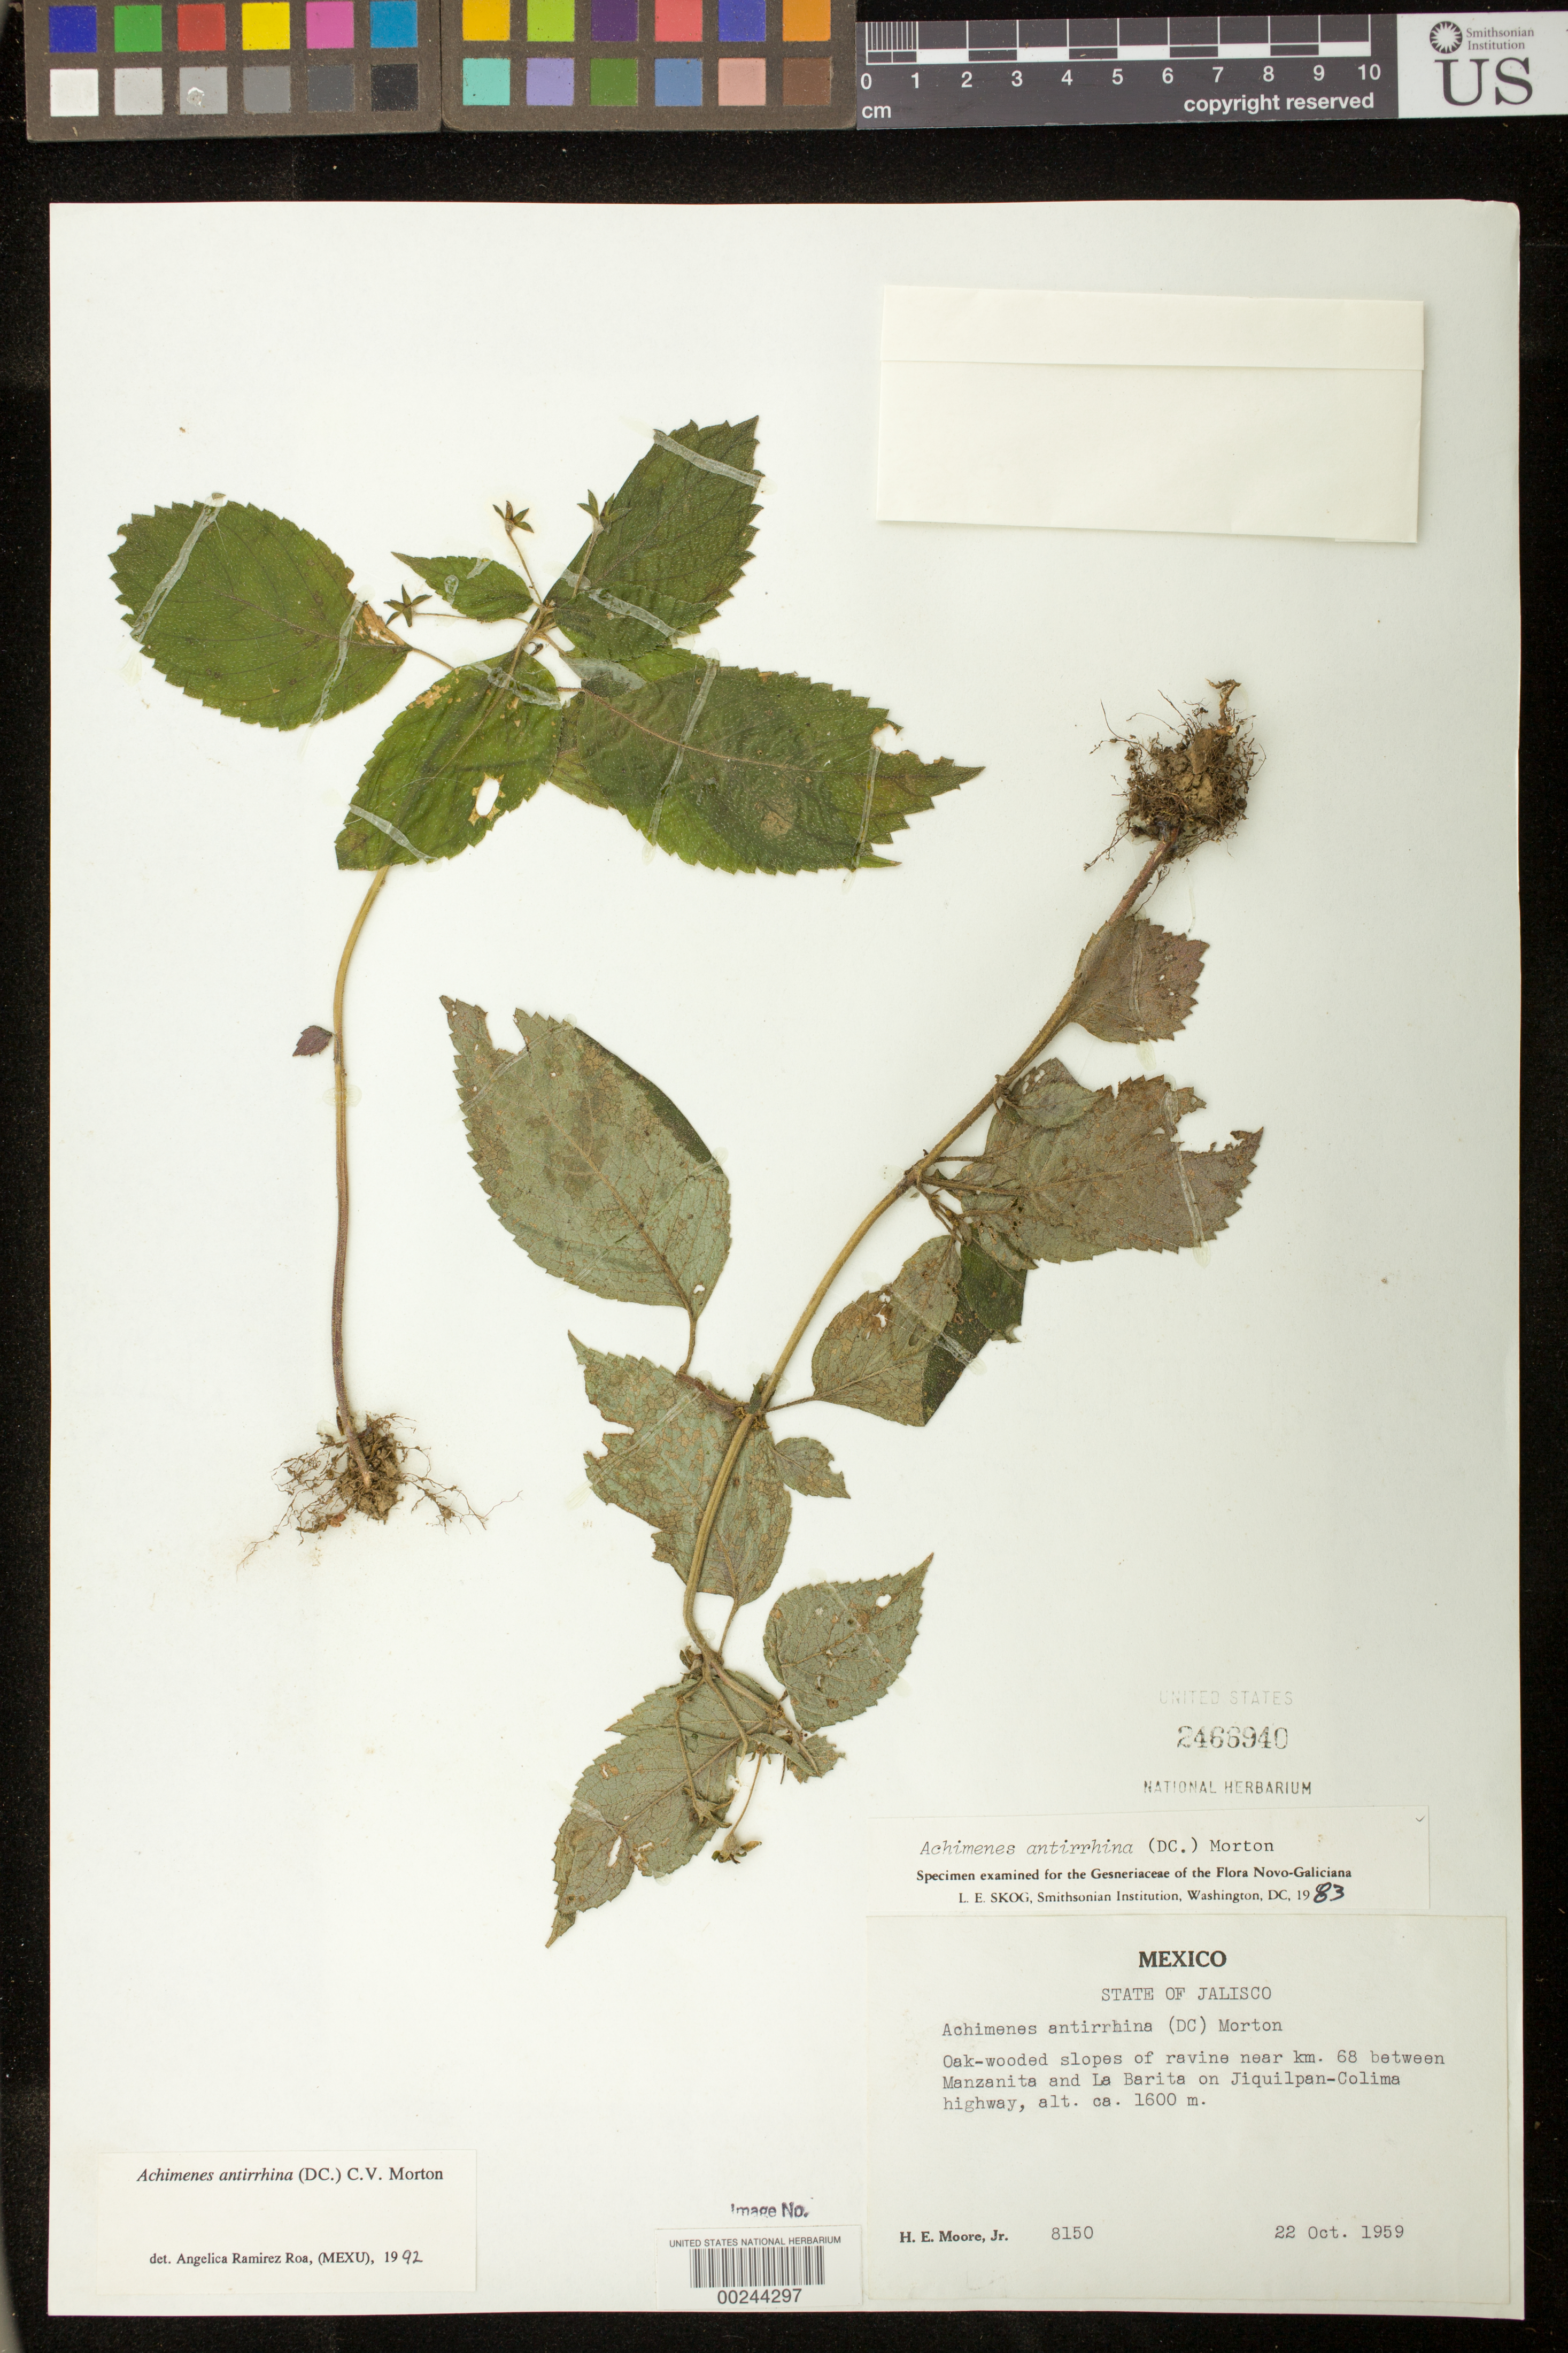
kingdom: Plantae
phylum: Tracheophyta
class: Magnoliopsida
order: Lamiales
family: Gesneriaceae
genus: Achimenes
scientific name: Achimenes antirrhina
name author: (DC.) C.V. Morton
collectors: H. E. Moore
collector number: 8150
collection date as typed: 22 Oct 1959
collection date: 1959-10-22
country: Mexico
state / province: Jalisco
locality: Near km 68 between Manzanita and La Barita on Jiquilpan - Colima highway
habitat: Oak-wooded slopes of ravine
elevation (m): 1600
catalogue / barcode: US 2466940